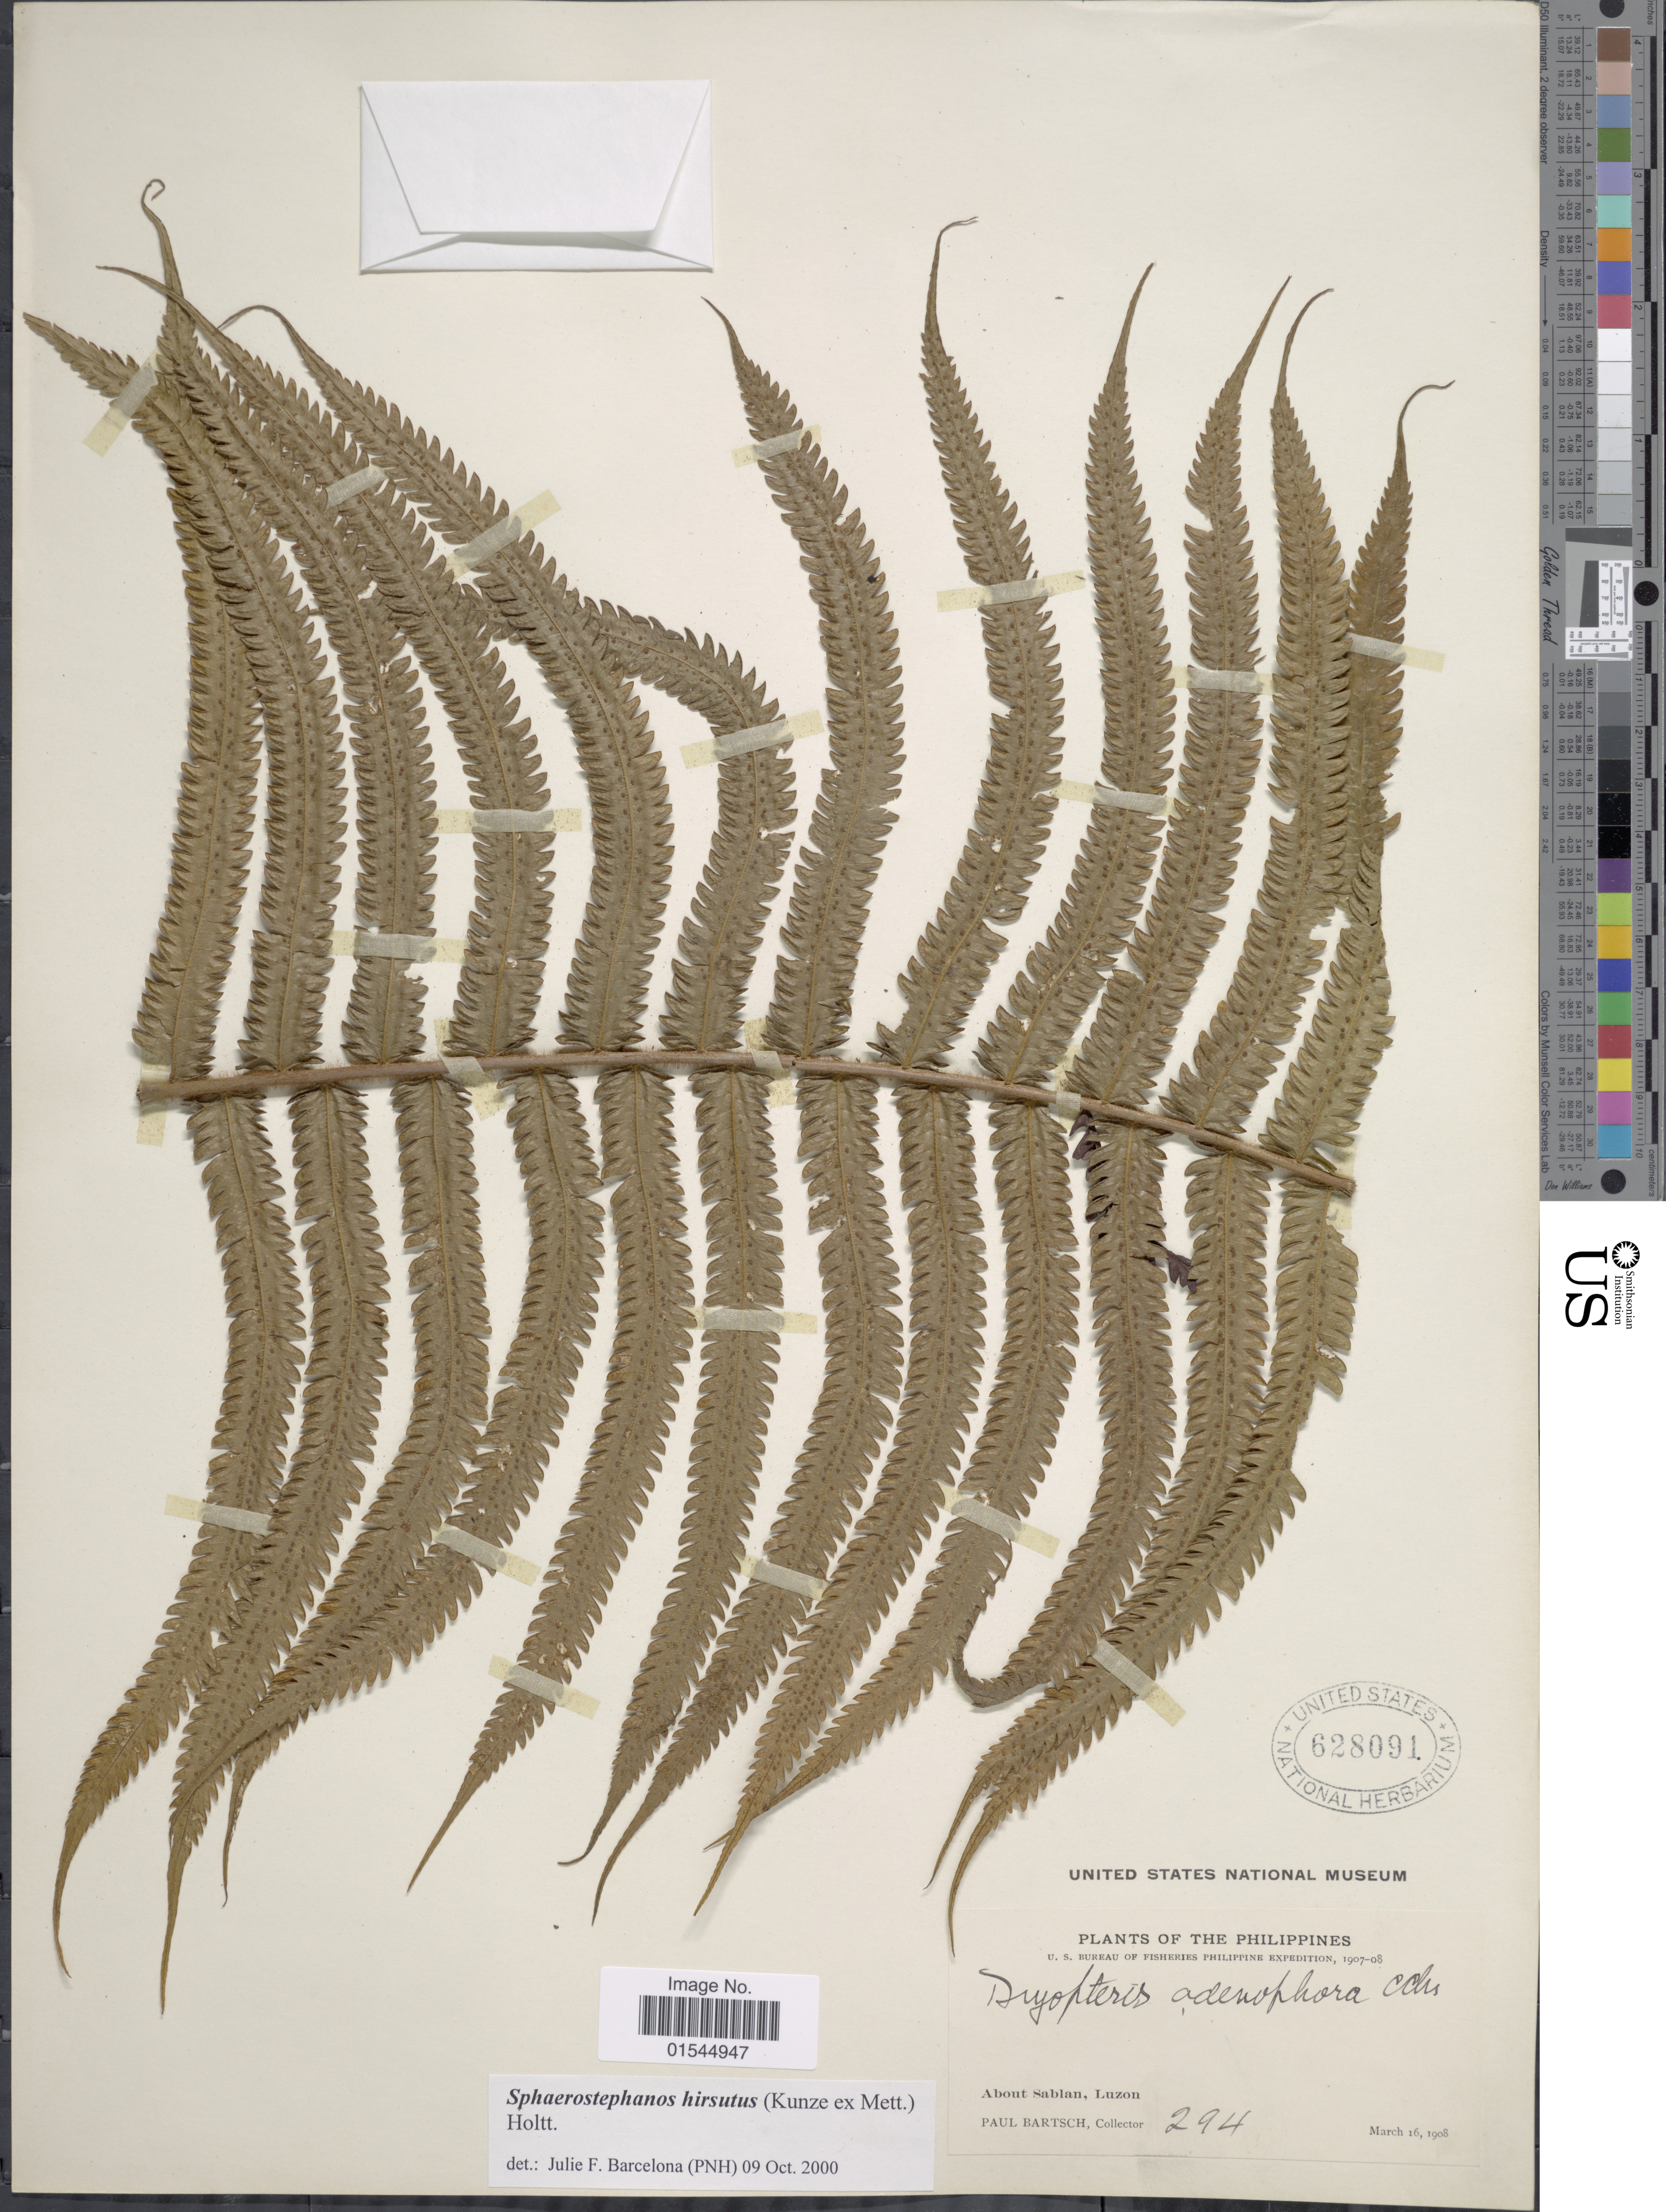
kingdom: Plantae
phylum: Tracheophyta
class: Polypodiopsida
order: Polypodiales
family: Thelypteridaceae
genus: Sphaerostephanos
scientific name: Sphaerostephanos hirsutus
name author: (Kunze ex Mett.) Holttum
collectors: P. Bartsch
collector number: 294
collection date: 1908-03-16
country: Philippines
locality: About Sablan, Luzon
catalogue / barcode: US 628091